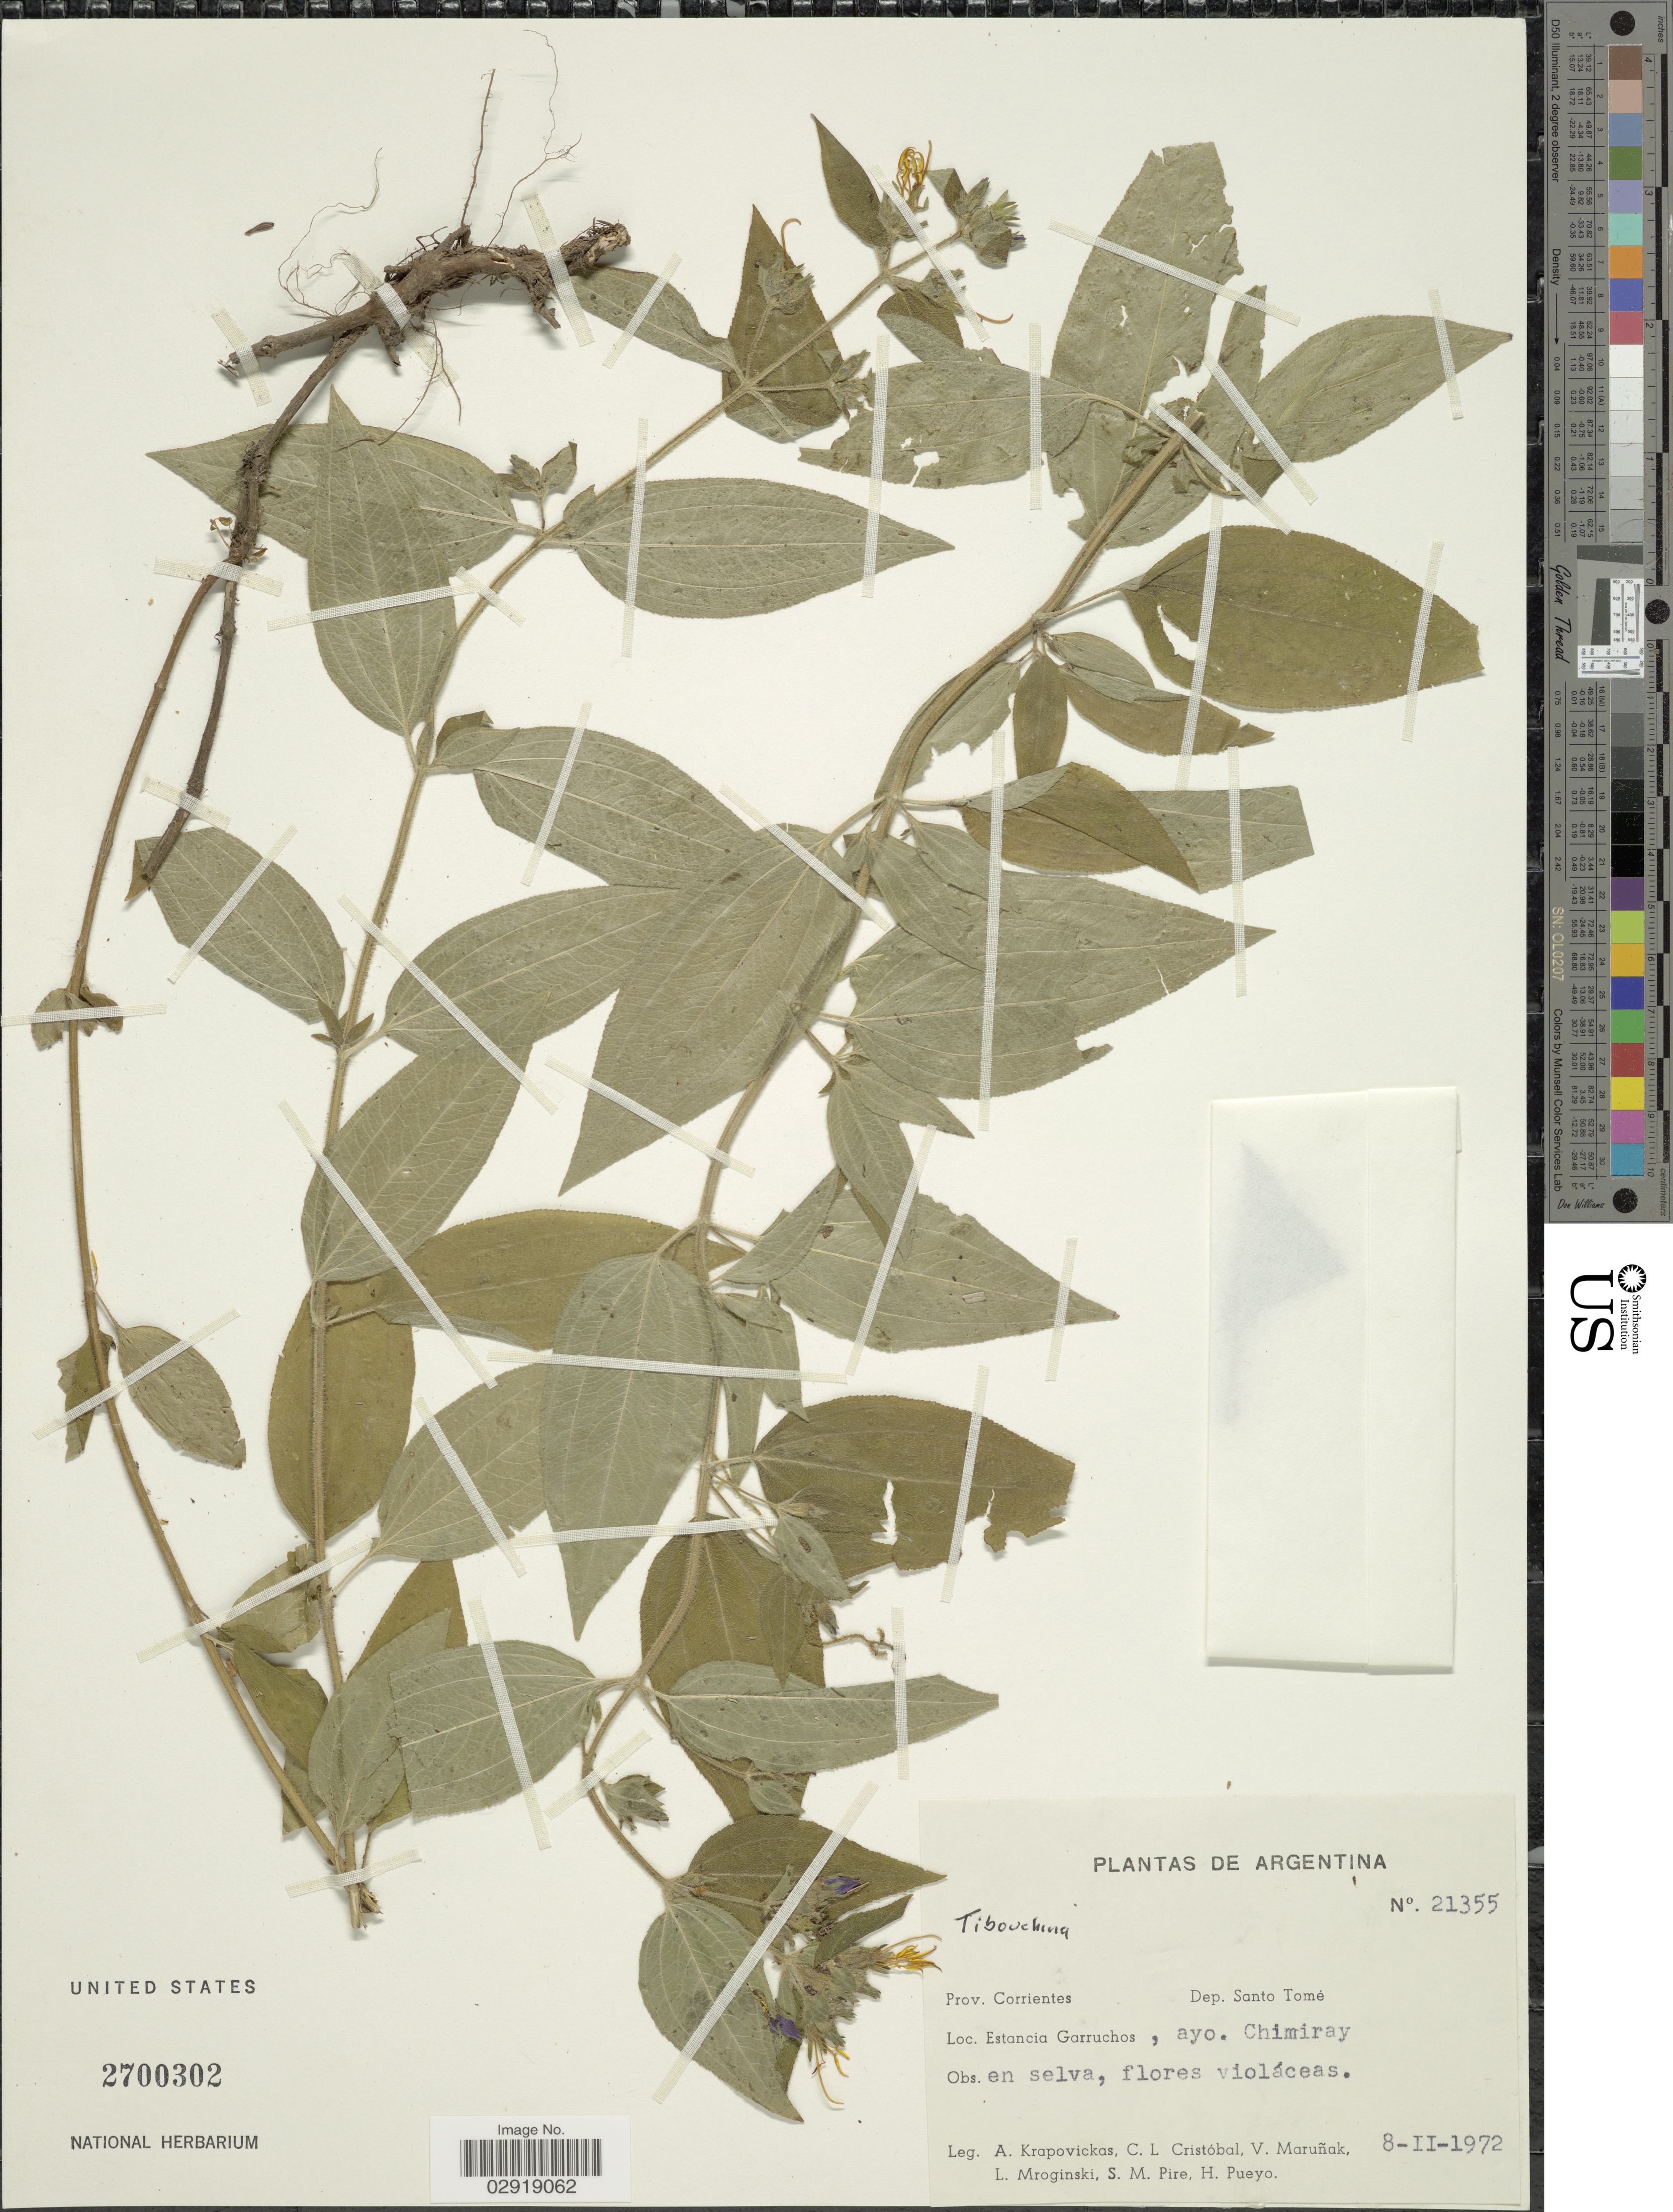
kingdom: Plantae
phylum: Tracheophyta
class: Magnoliopsida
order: Myrtales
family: Melastomataceae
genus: Chaetogastra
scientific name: Chaetogastra sp.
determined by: Michelangeli, F. A.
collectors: A. Krapovickas, C. L. Cristóbal, V. Maruñak, L. Mroginski & et al.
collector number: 21355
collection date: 1972-02-08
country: Argentina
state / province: Corrientes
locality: Dep. Santa Tomé. Estancia Garruchos, ayo. Chimiray.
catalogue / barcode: US 2700302